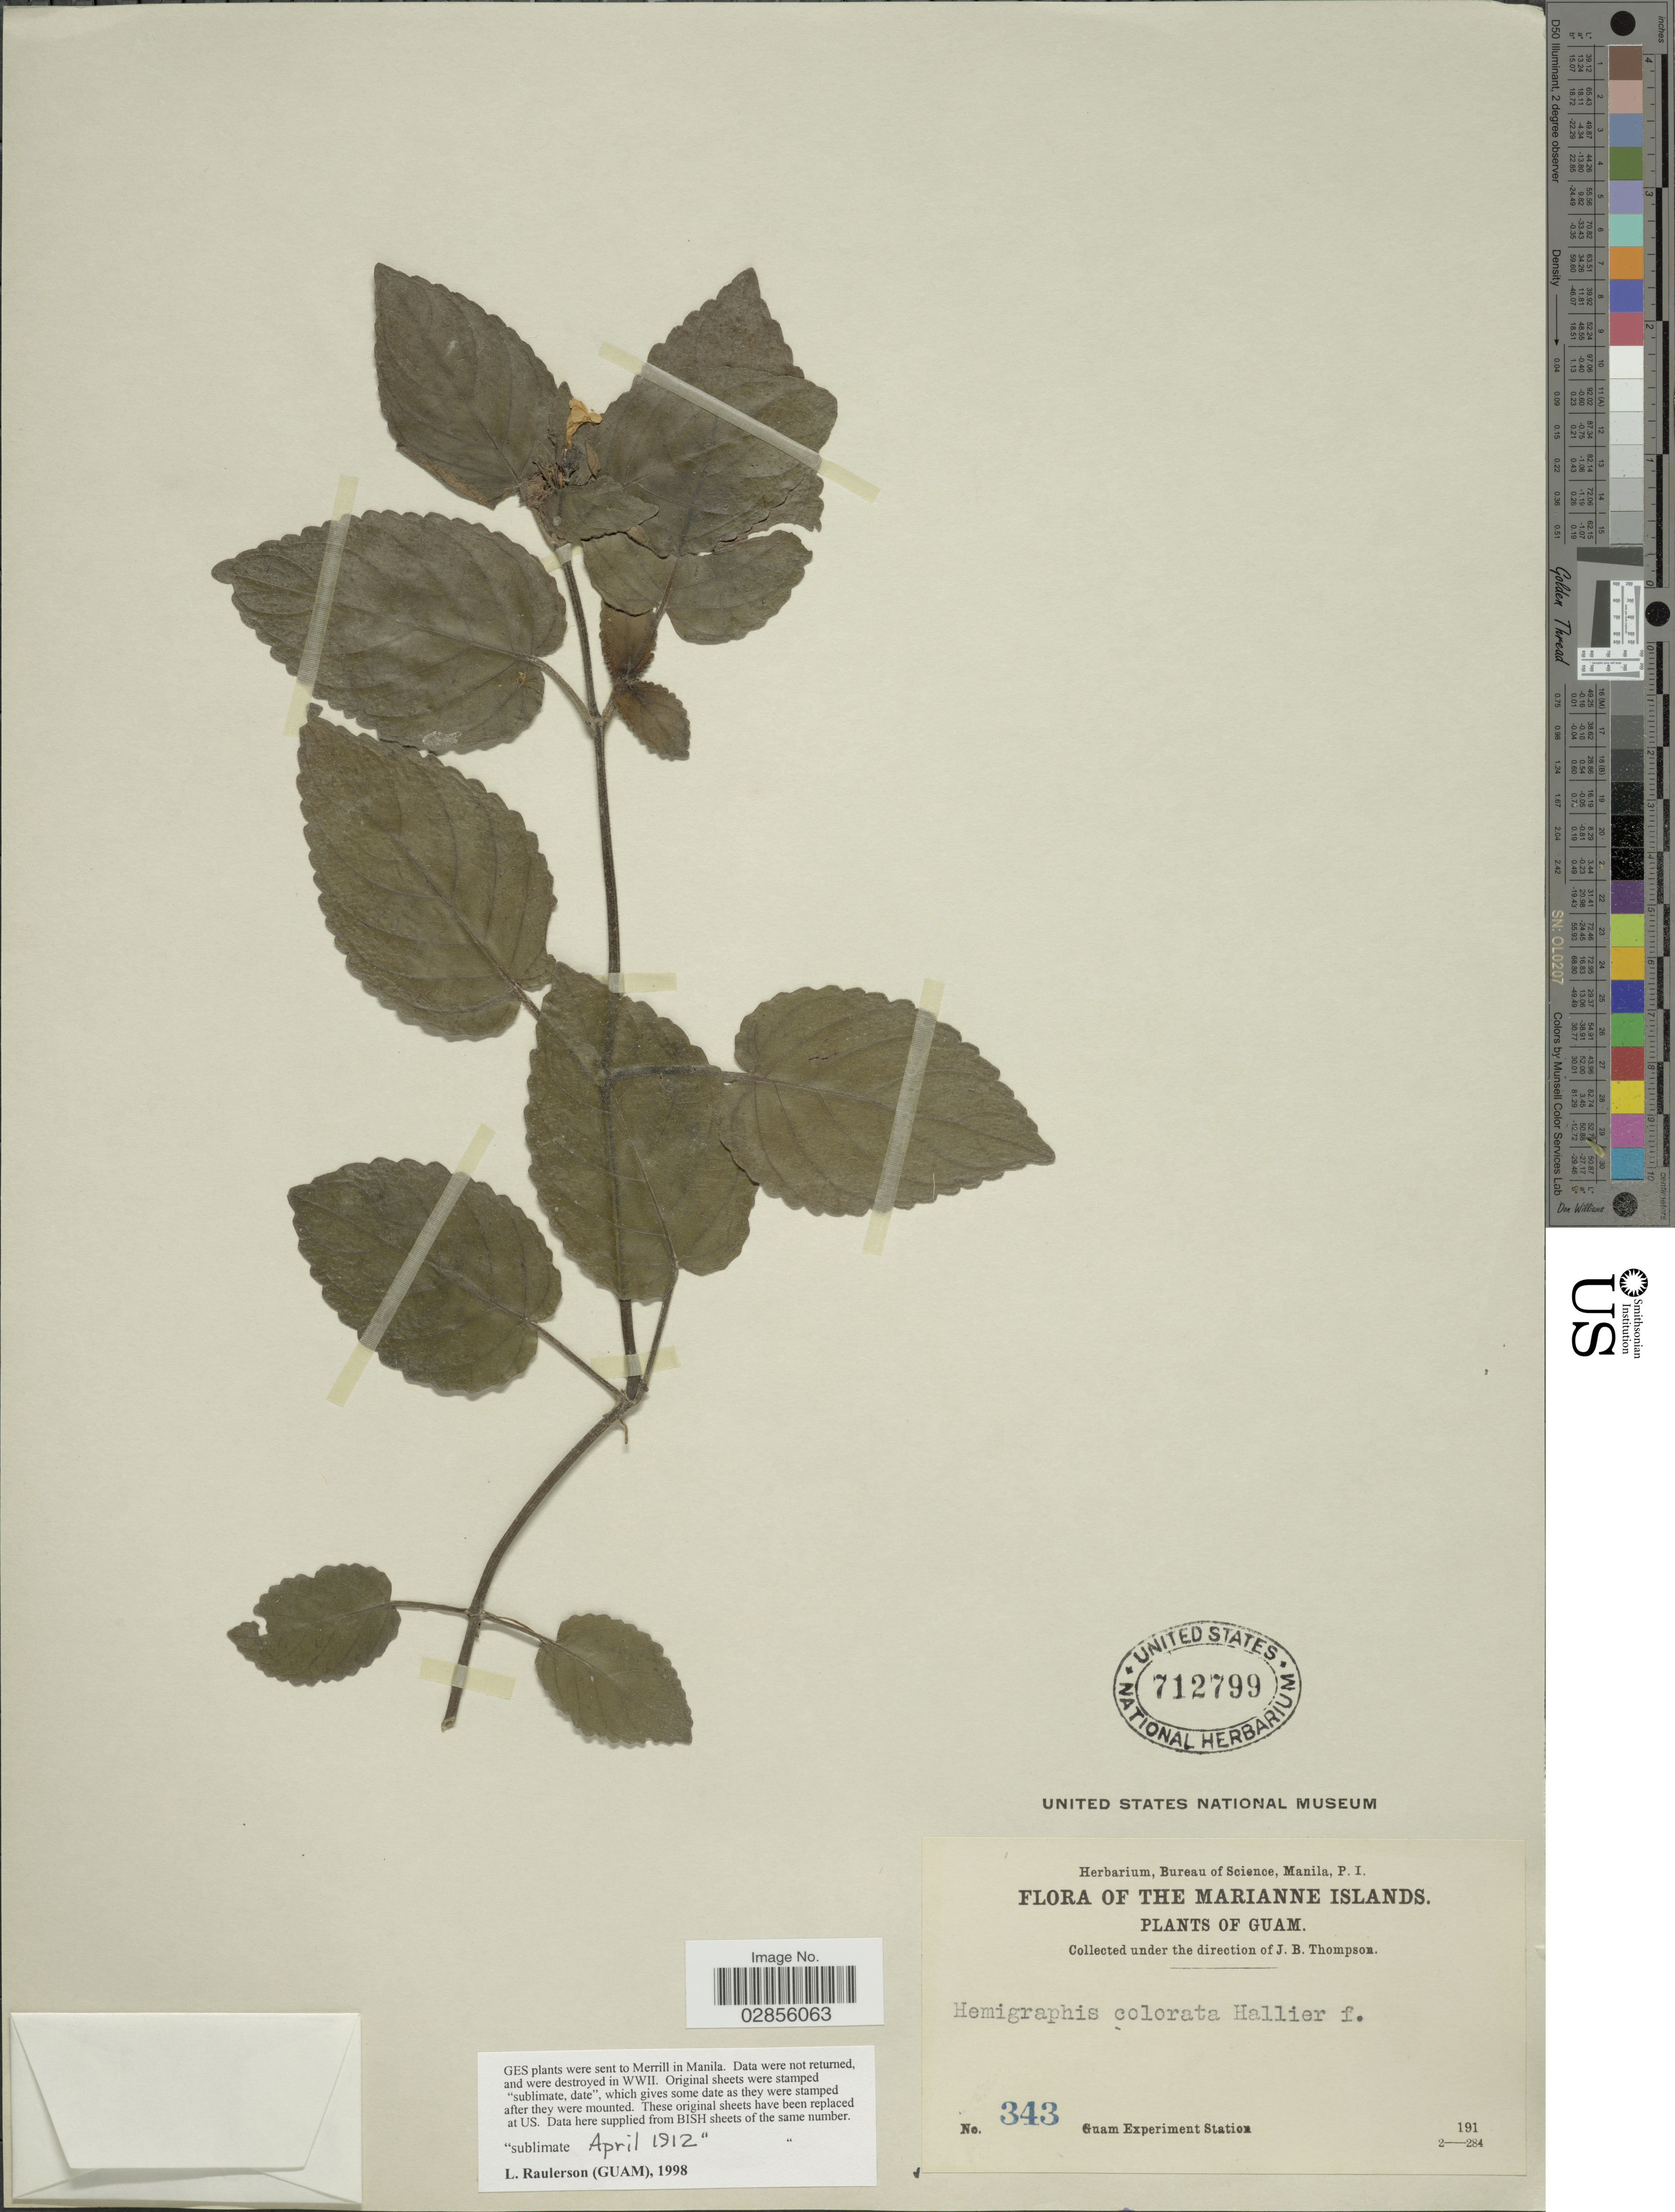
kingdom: Plantae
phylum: Tracheophyta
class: Magnoliopsida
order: Lamiales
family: Acanthaceae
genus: Strobilanthes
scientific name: Strobilanthes alternata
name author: (Burm. f.) Moylan ex J.R.I. Wood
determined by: Wagner, W. L., (BOT), Smithsonian Institution - National Museum of Natural History (UNITED STATES)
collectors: J. B. Thompson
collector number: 343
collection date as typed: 191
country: Guam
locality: The Marianne Islands.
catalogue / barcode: US 712799